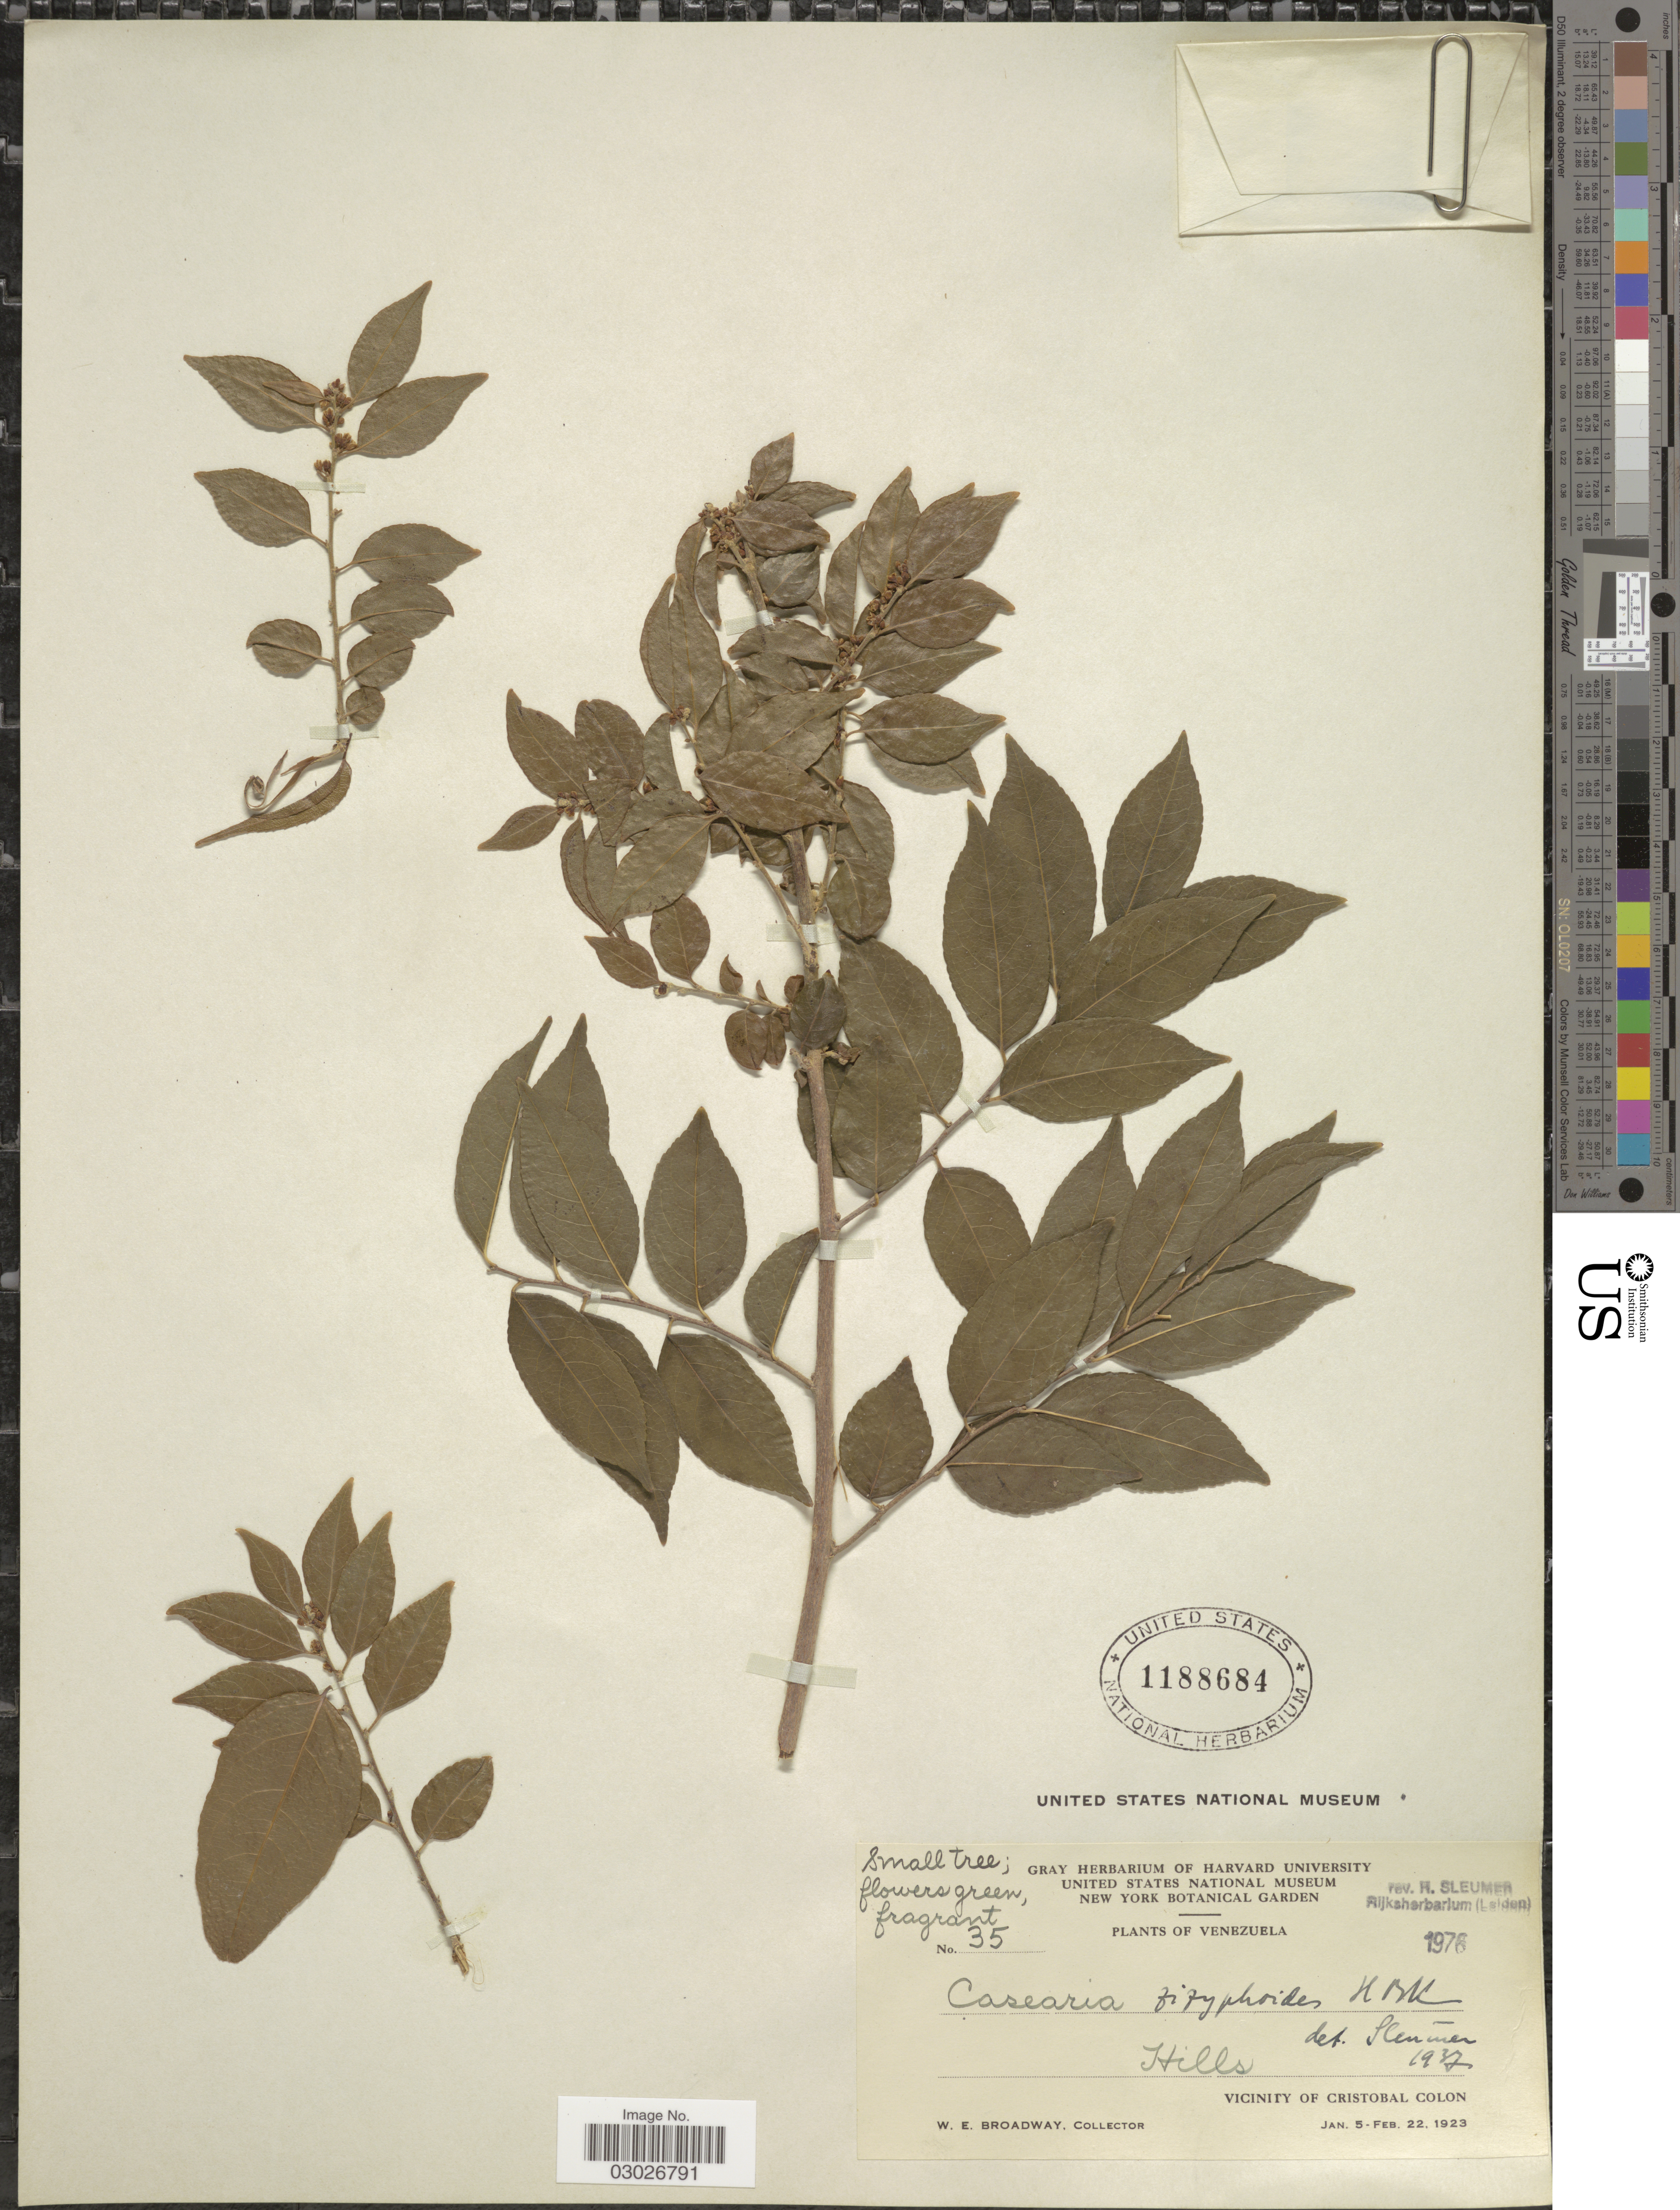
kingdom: Plantae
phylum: Tracheophyta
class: Magnoliopsida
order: Malpighiales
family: Salicaceae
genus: Casearia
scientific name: Casearia zizyphoides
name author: Kunth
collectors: W. E. Broadway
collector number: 35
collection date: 1923-01-05/1923-02-22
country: Venezuela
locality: Hills. Vicinity of Cristobal Colon.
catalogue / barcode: US 1188684